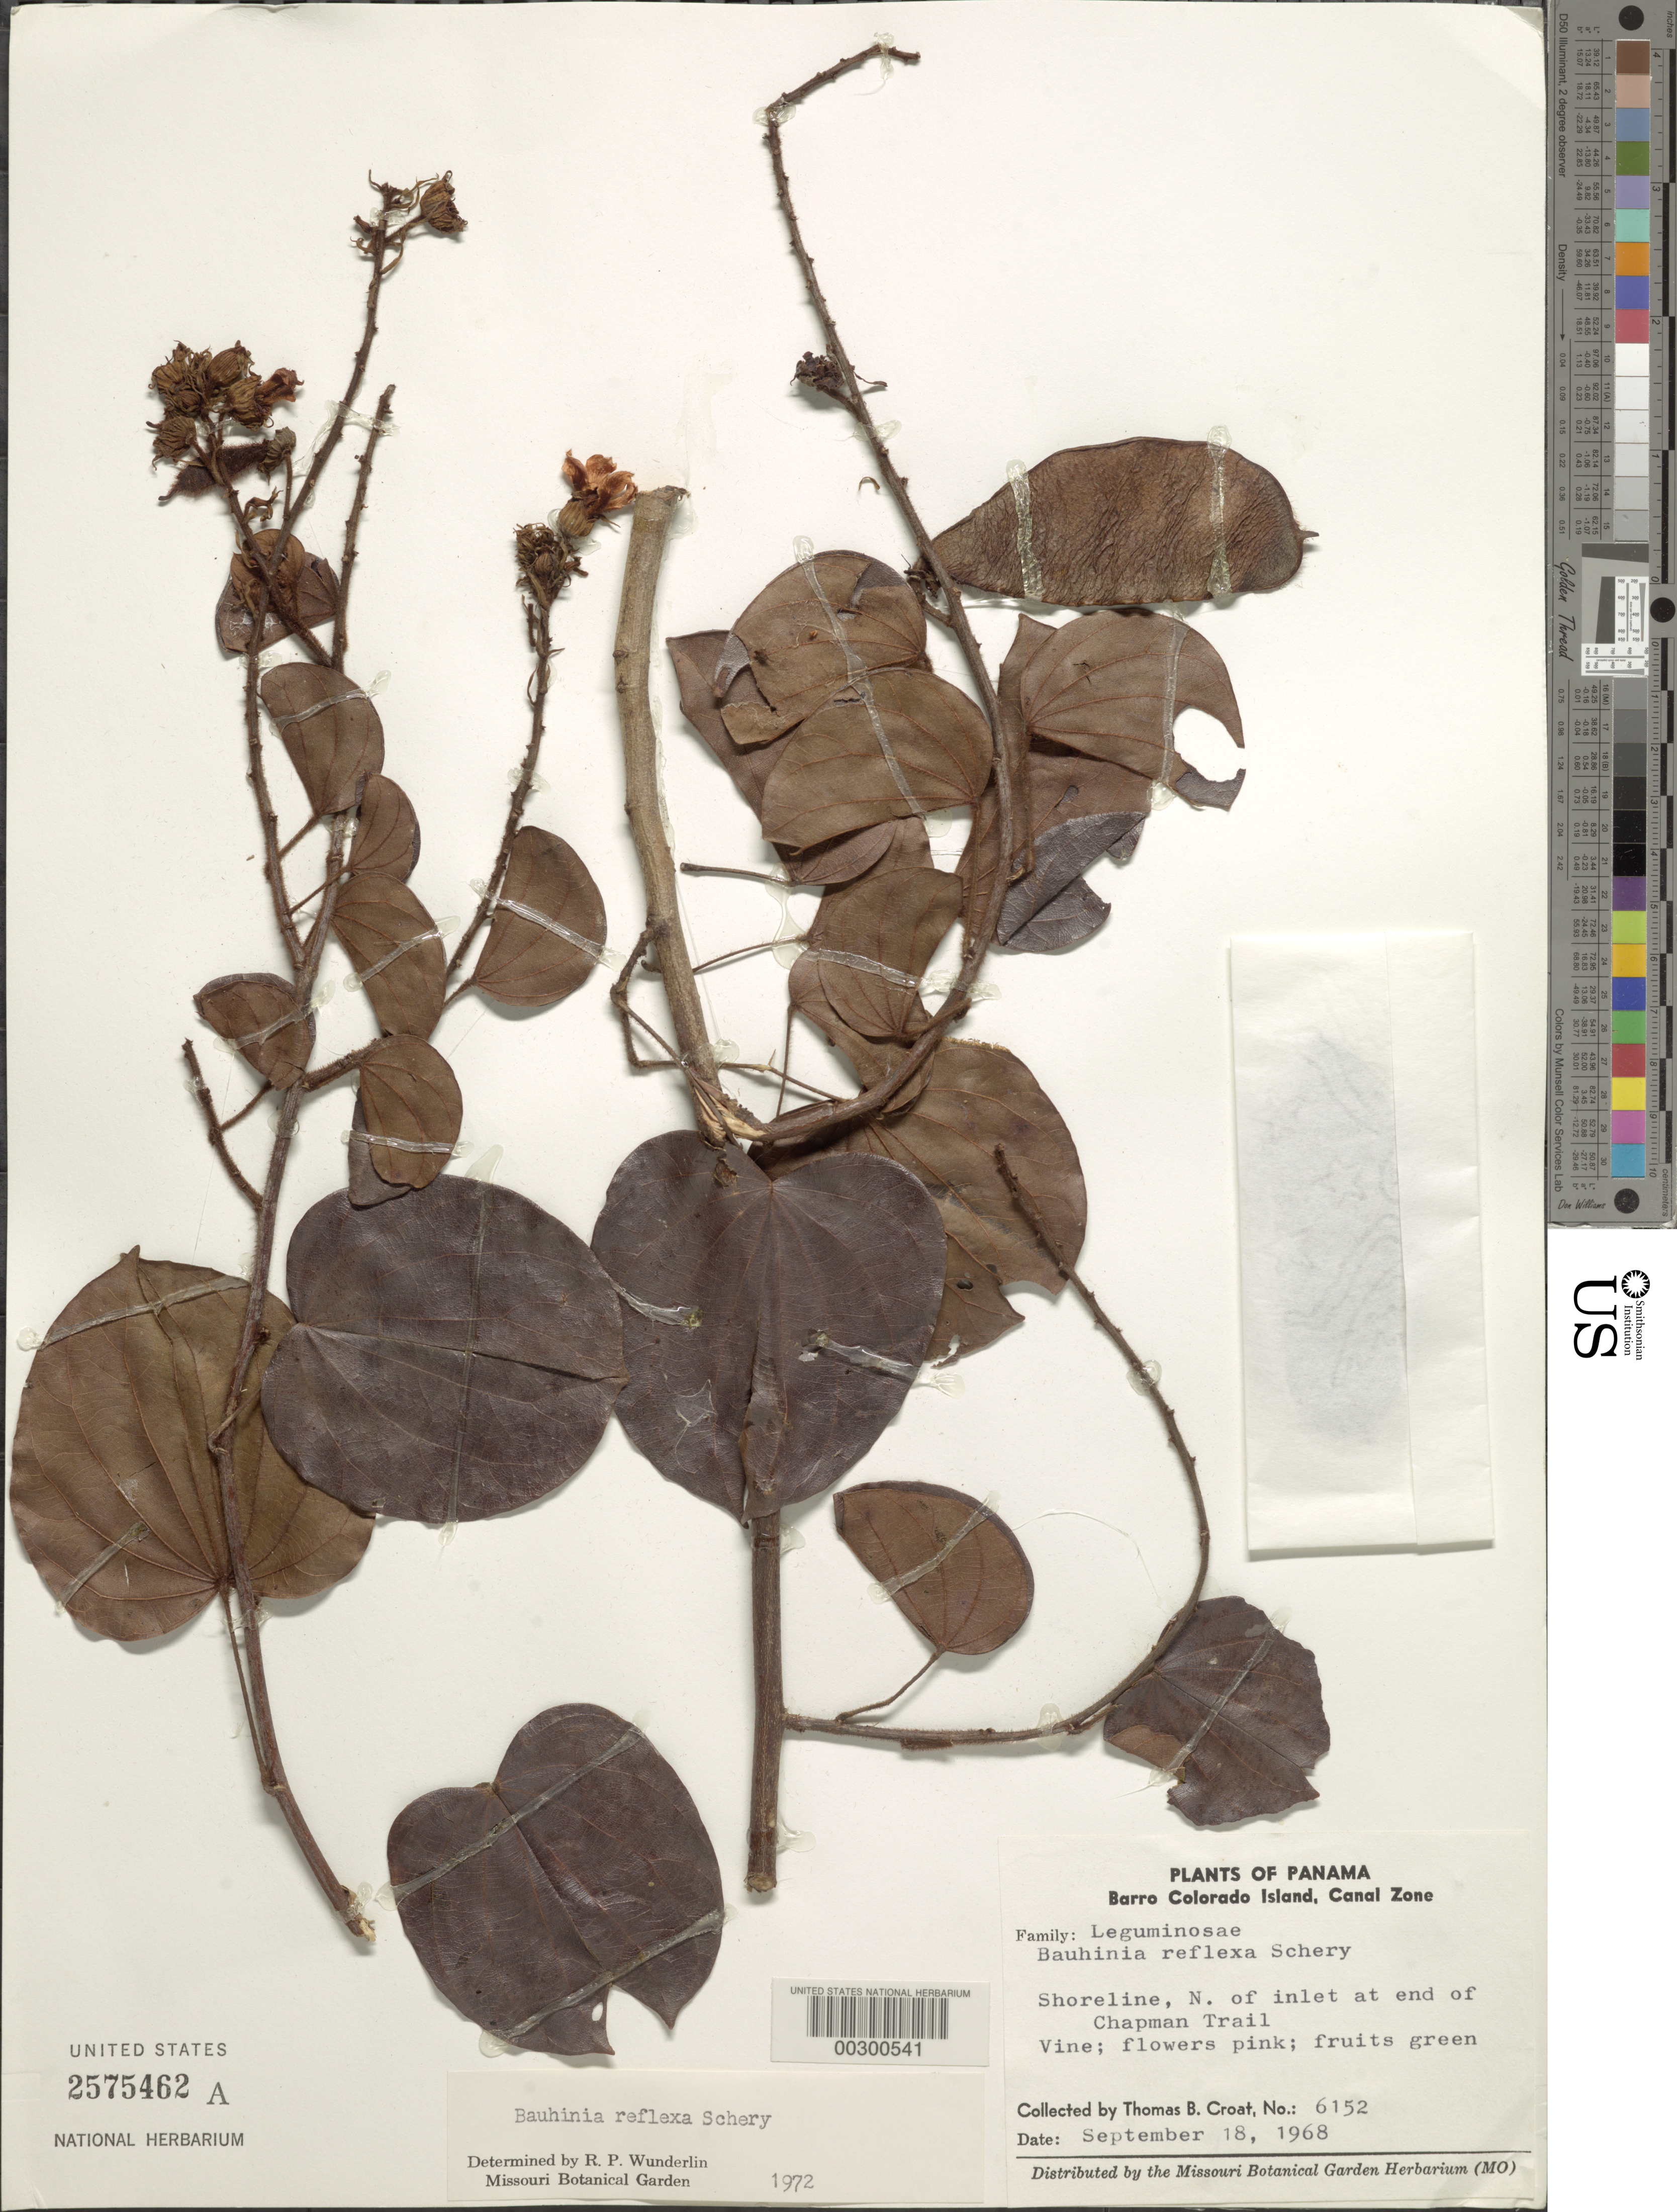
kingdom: Plantae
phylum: Tracheophyta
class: Magnoliopsida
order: Fabales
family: Fabaceae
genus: Bauhinia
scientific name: Bauhinia reflexa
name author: Schery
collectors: T. B. Croat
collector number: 6152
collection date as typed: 18 Sep 1968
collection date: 1968-09-18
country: Panama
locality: N of inlet at end of Chapman Trail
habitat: Shoreline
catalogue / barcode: US 2575462A